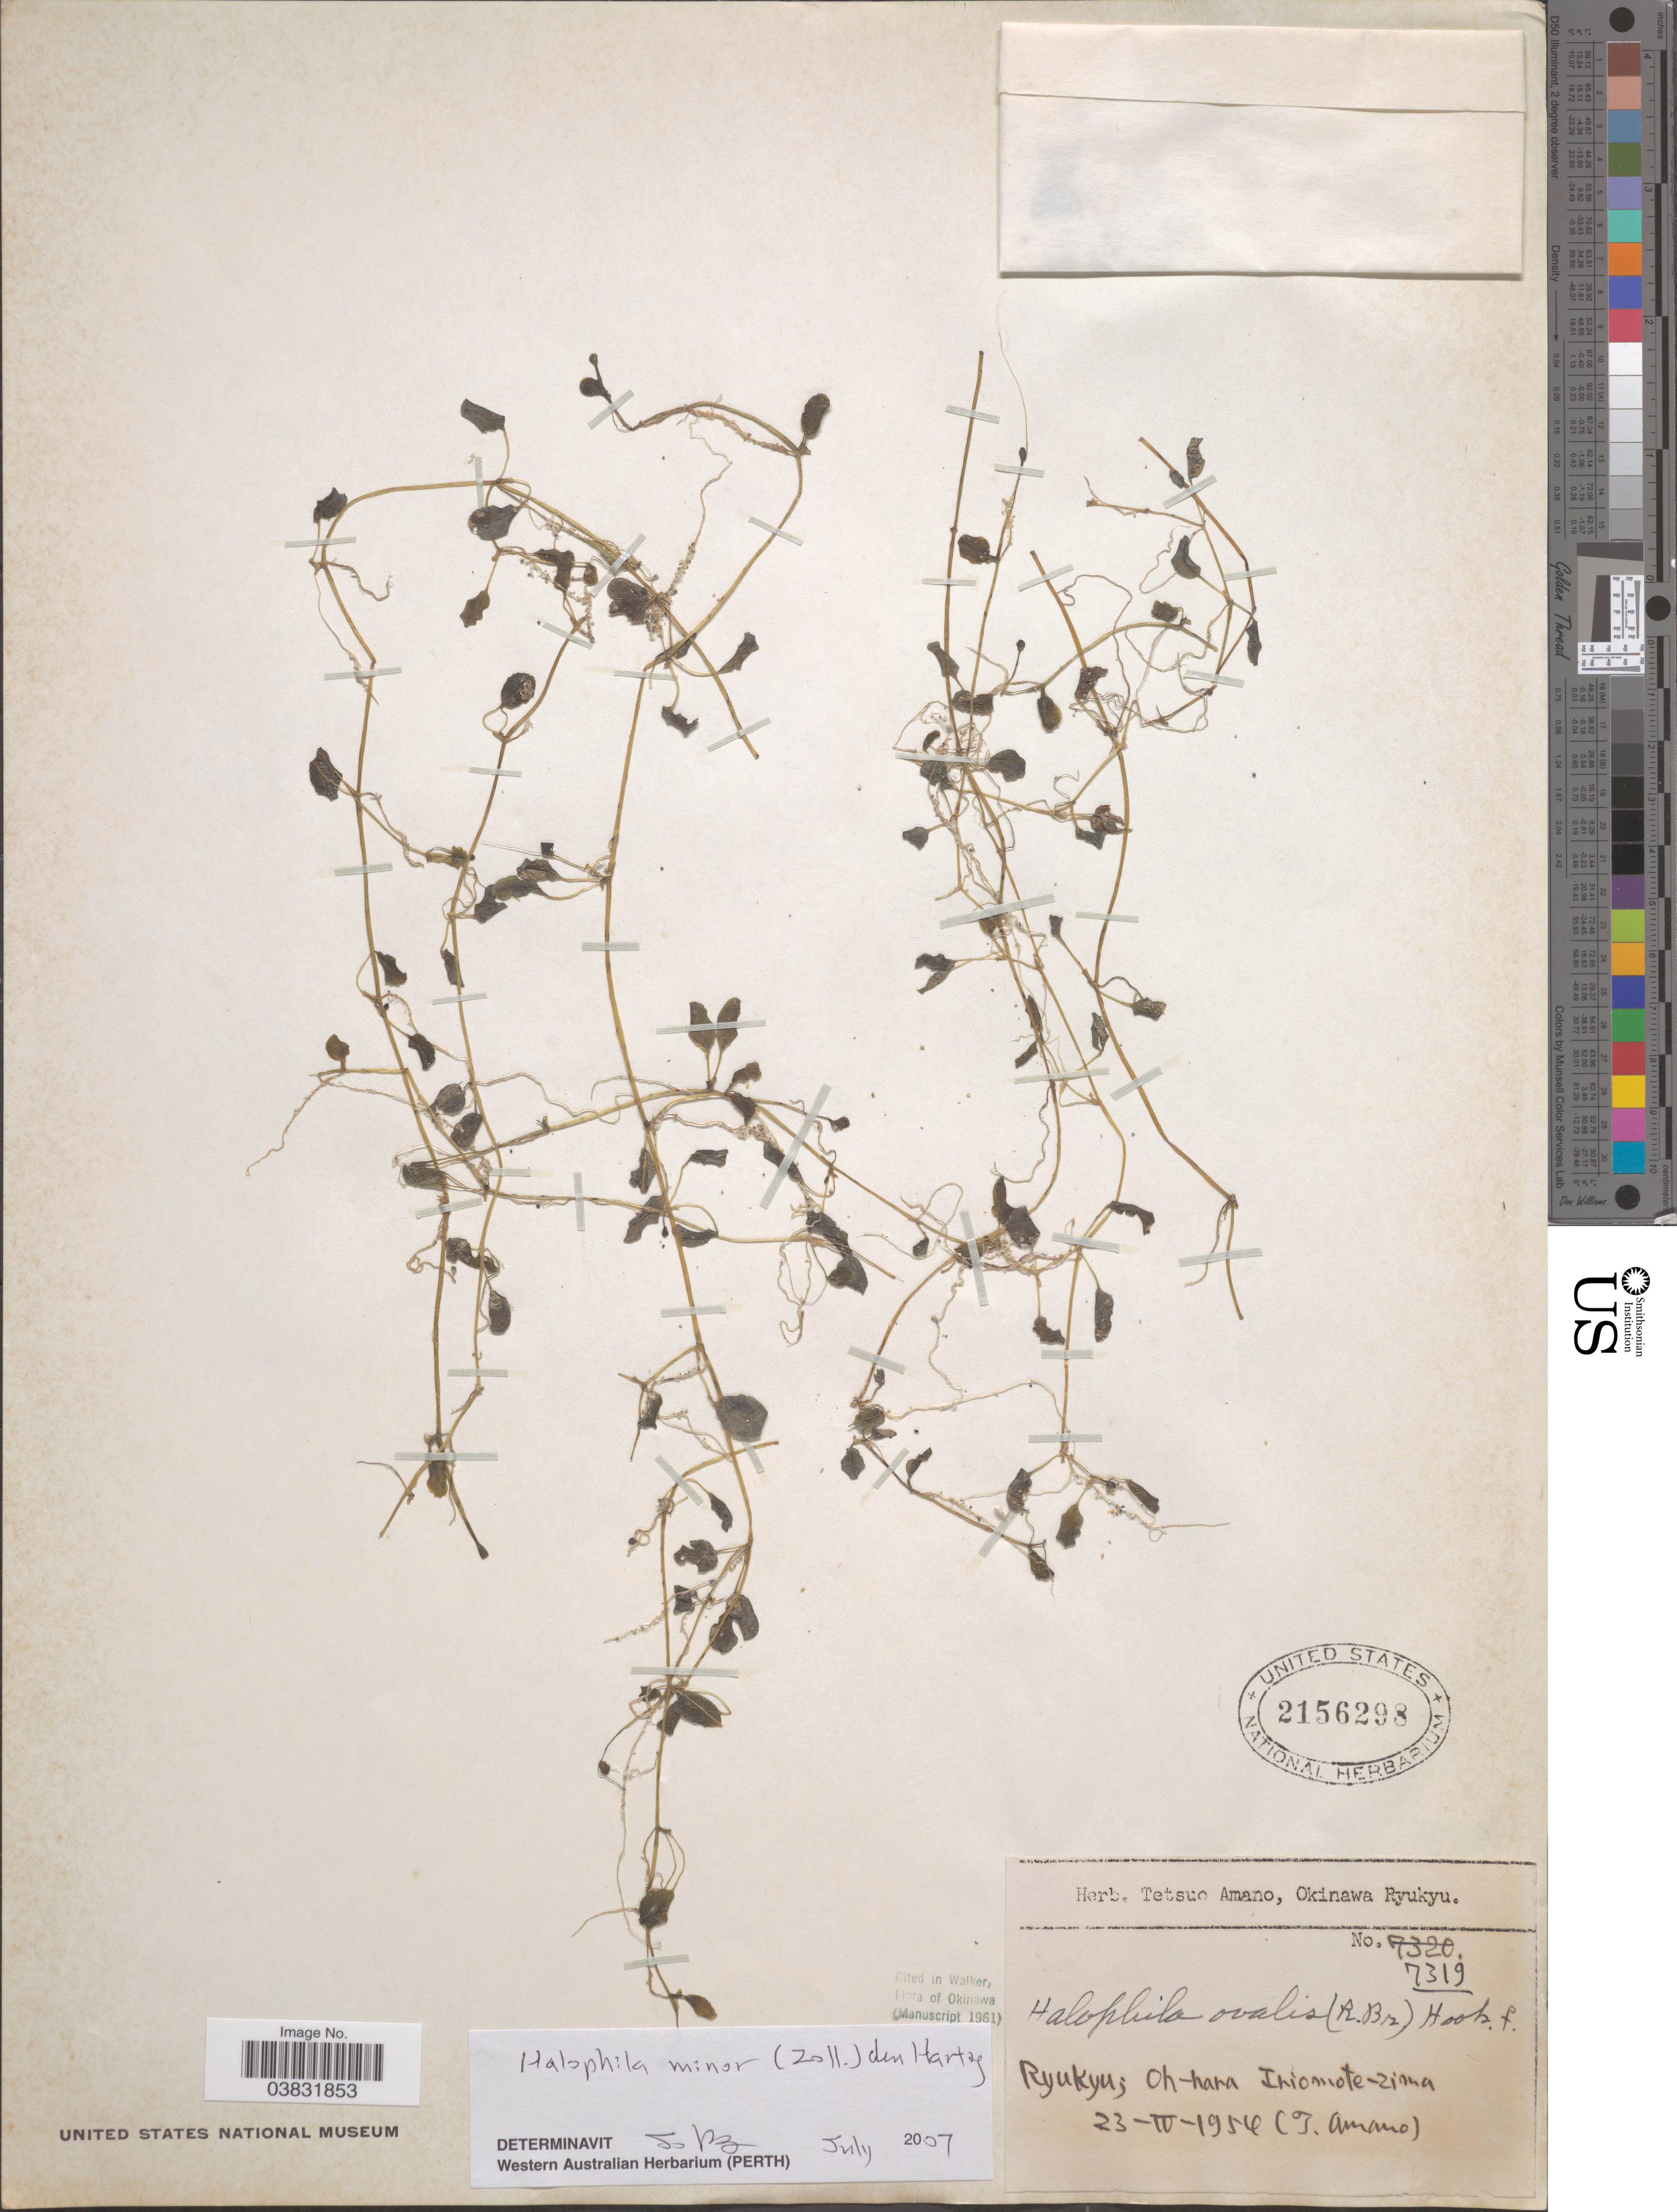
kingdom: Plantae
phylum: Tracheophyta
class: Liliopsida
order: Alismatales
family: Hydrocharitaceae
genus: Halophila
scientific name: Halophila minor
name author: (Zoll.) Hartog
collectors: T. Amano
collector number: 7319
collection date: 1954-04-23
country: Japan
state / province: Okinawa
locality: Ryukyu; Oh-hara Ihiomote-zima.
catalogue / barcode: US 2156298